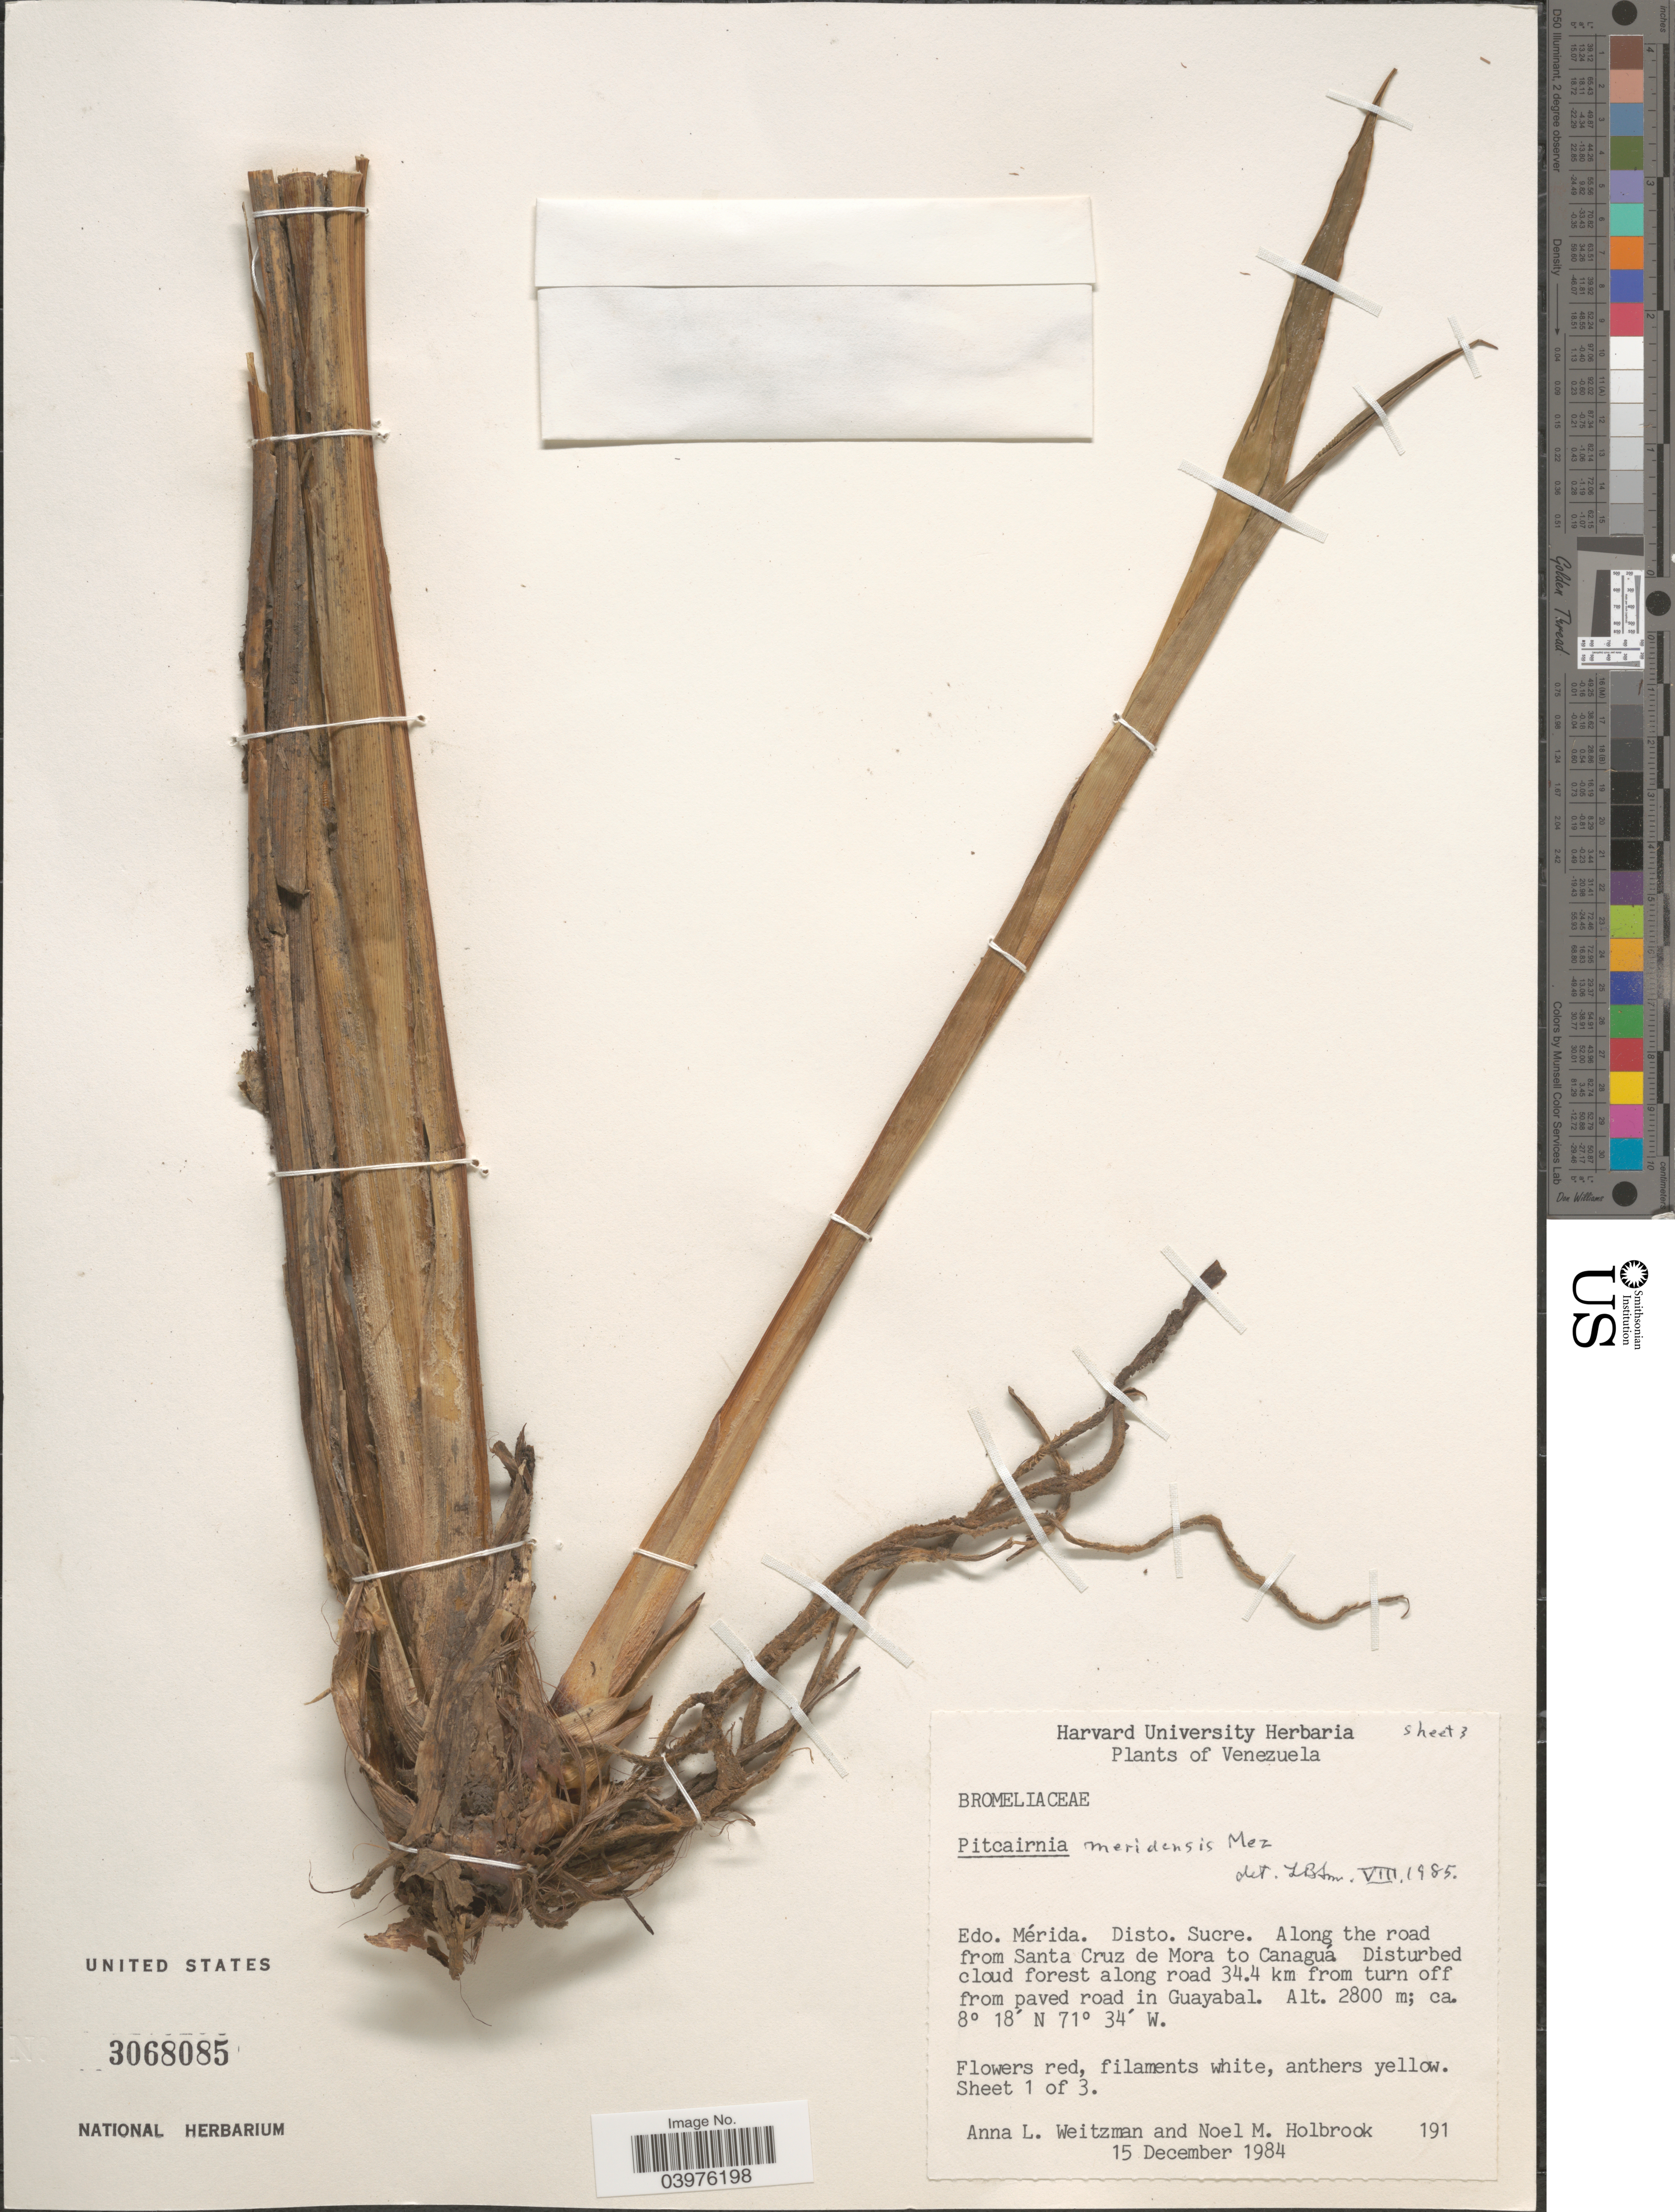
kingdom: Plantae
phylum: Tracheophyta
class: Liliopsida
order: Poales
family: Bromeliaceae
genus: Pitcairnia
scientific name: Pitcairnia meridensis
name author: (Klotzsch & Mez) Mez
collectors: A. L. Weitzman & N. M. Holbrook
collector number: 191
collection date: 1984-12-15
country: Venezuela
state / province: Merida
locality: Disto. Sucre. Along the road from Santa Cruz de Mora to Canagua. Disturbed cloud forest along road 34.4 km from turn off from paved road in Guayabal.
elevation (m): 2800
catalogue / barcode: US 3068085